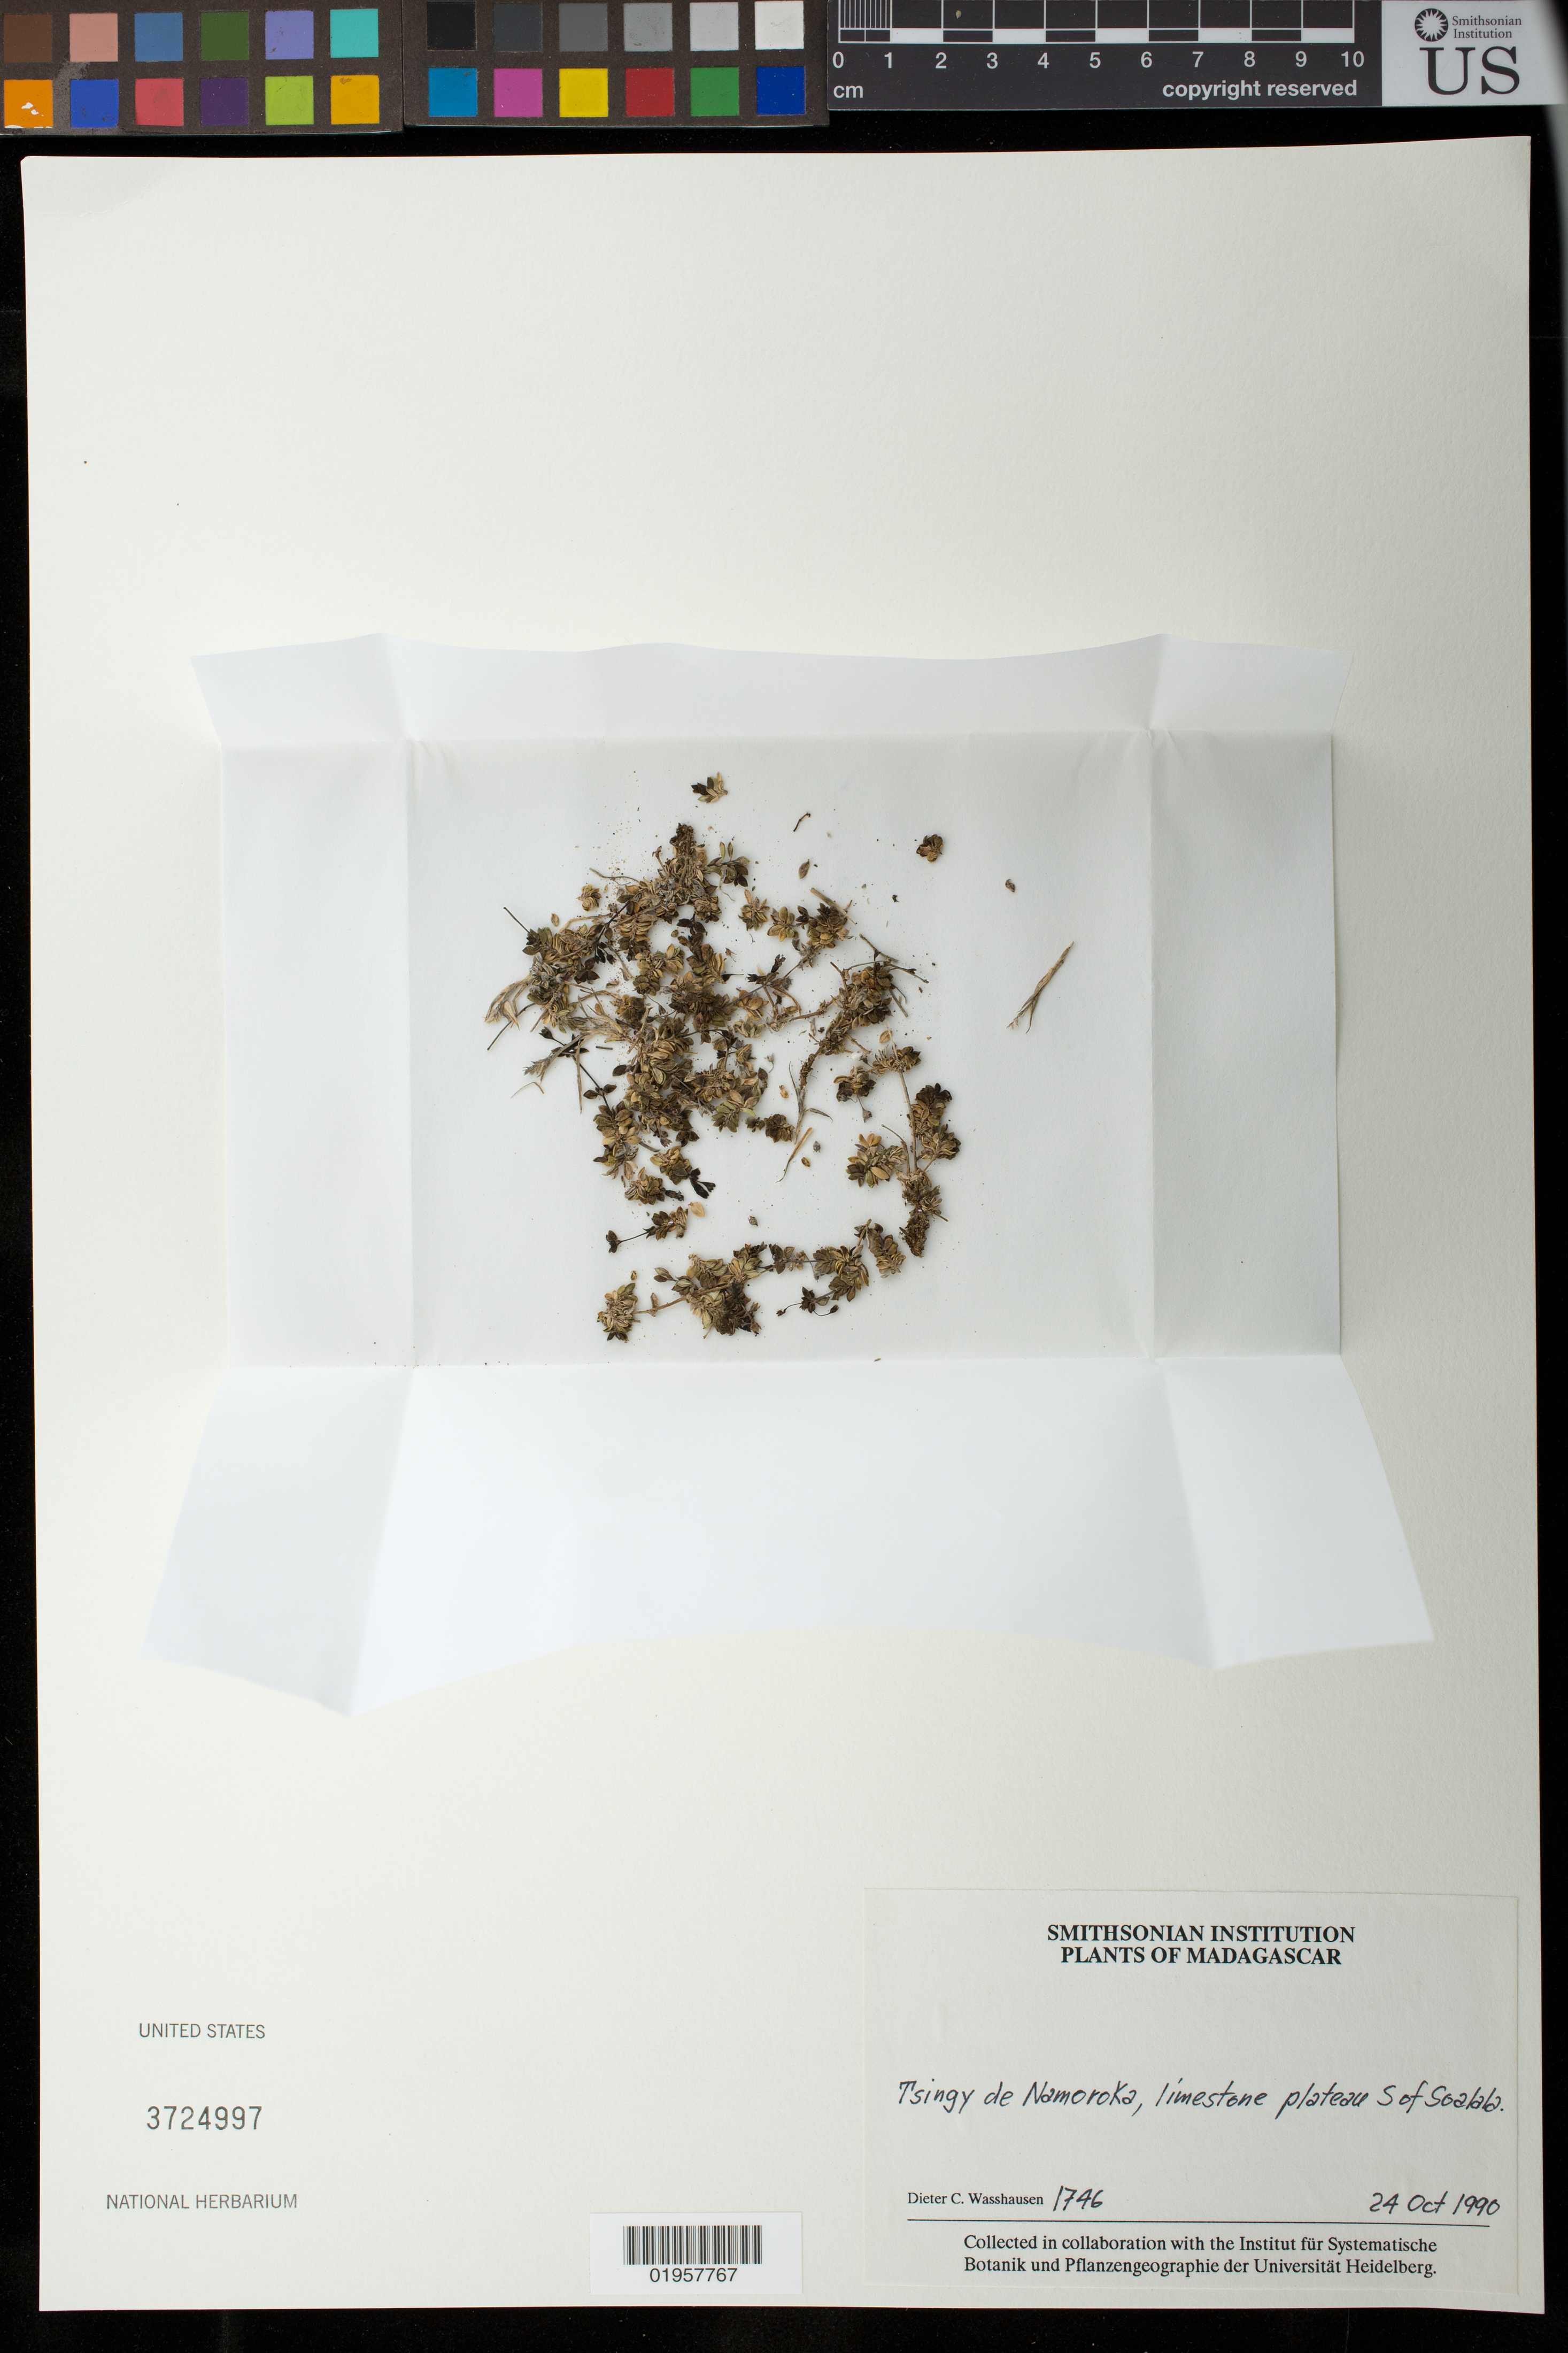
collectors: D. C. Wasshausen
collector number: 1746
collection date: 1990-10-24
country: Madagascar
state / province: Boeny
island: Madagascar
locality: Tsingy de Namoroka, S of Soalala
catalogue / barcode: US 3724997